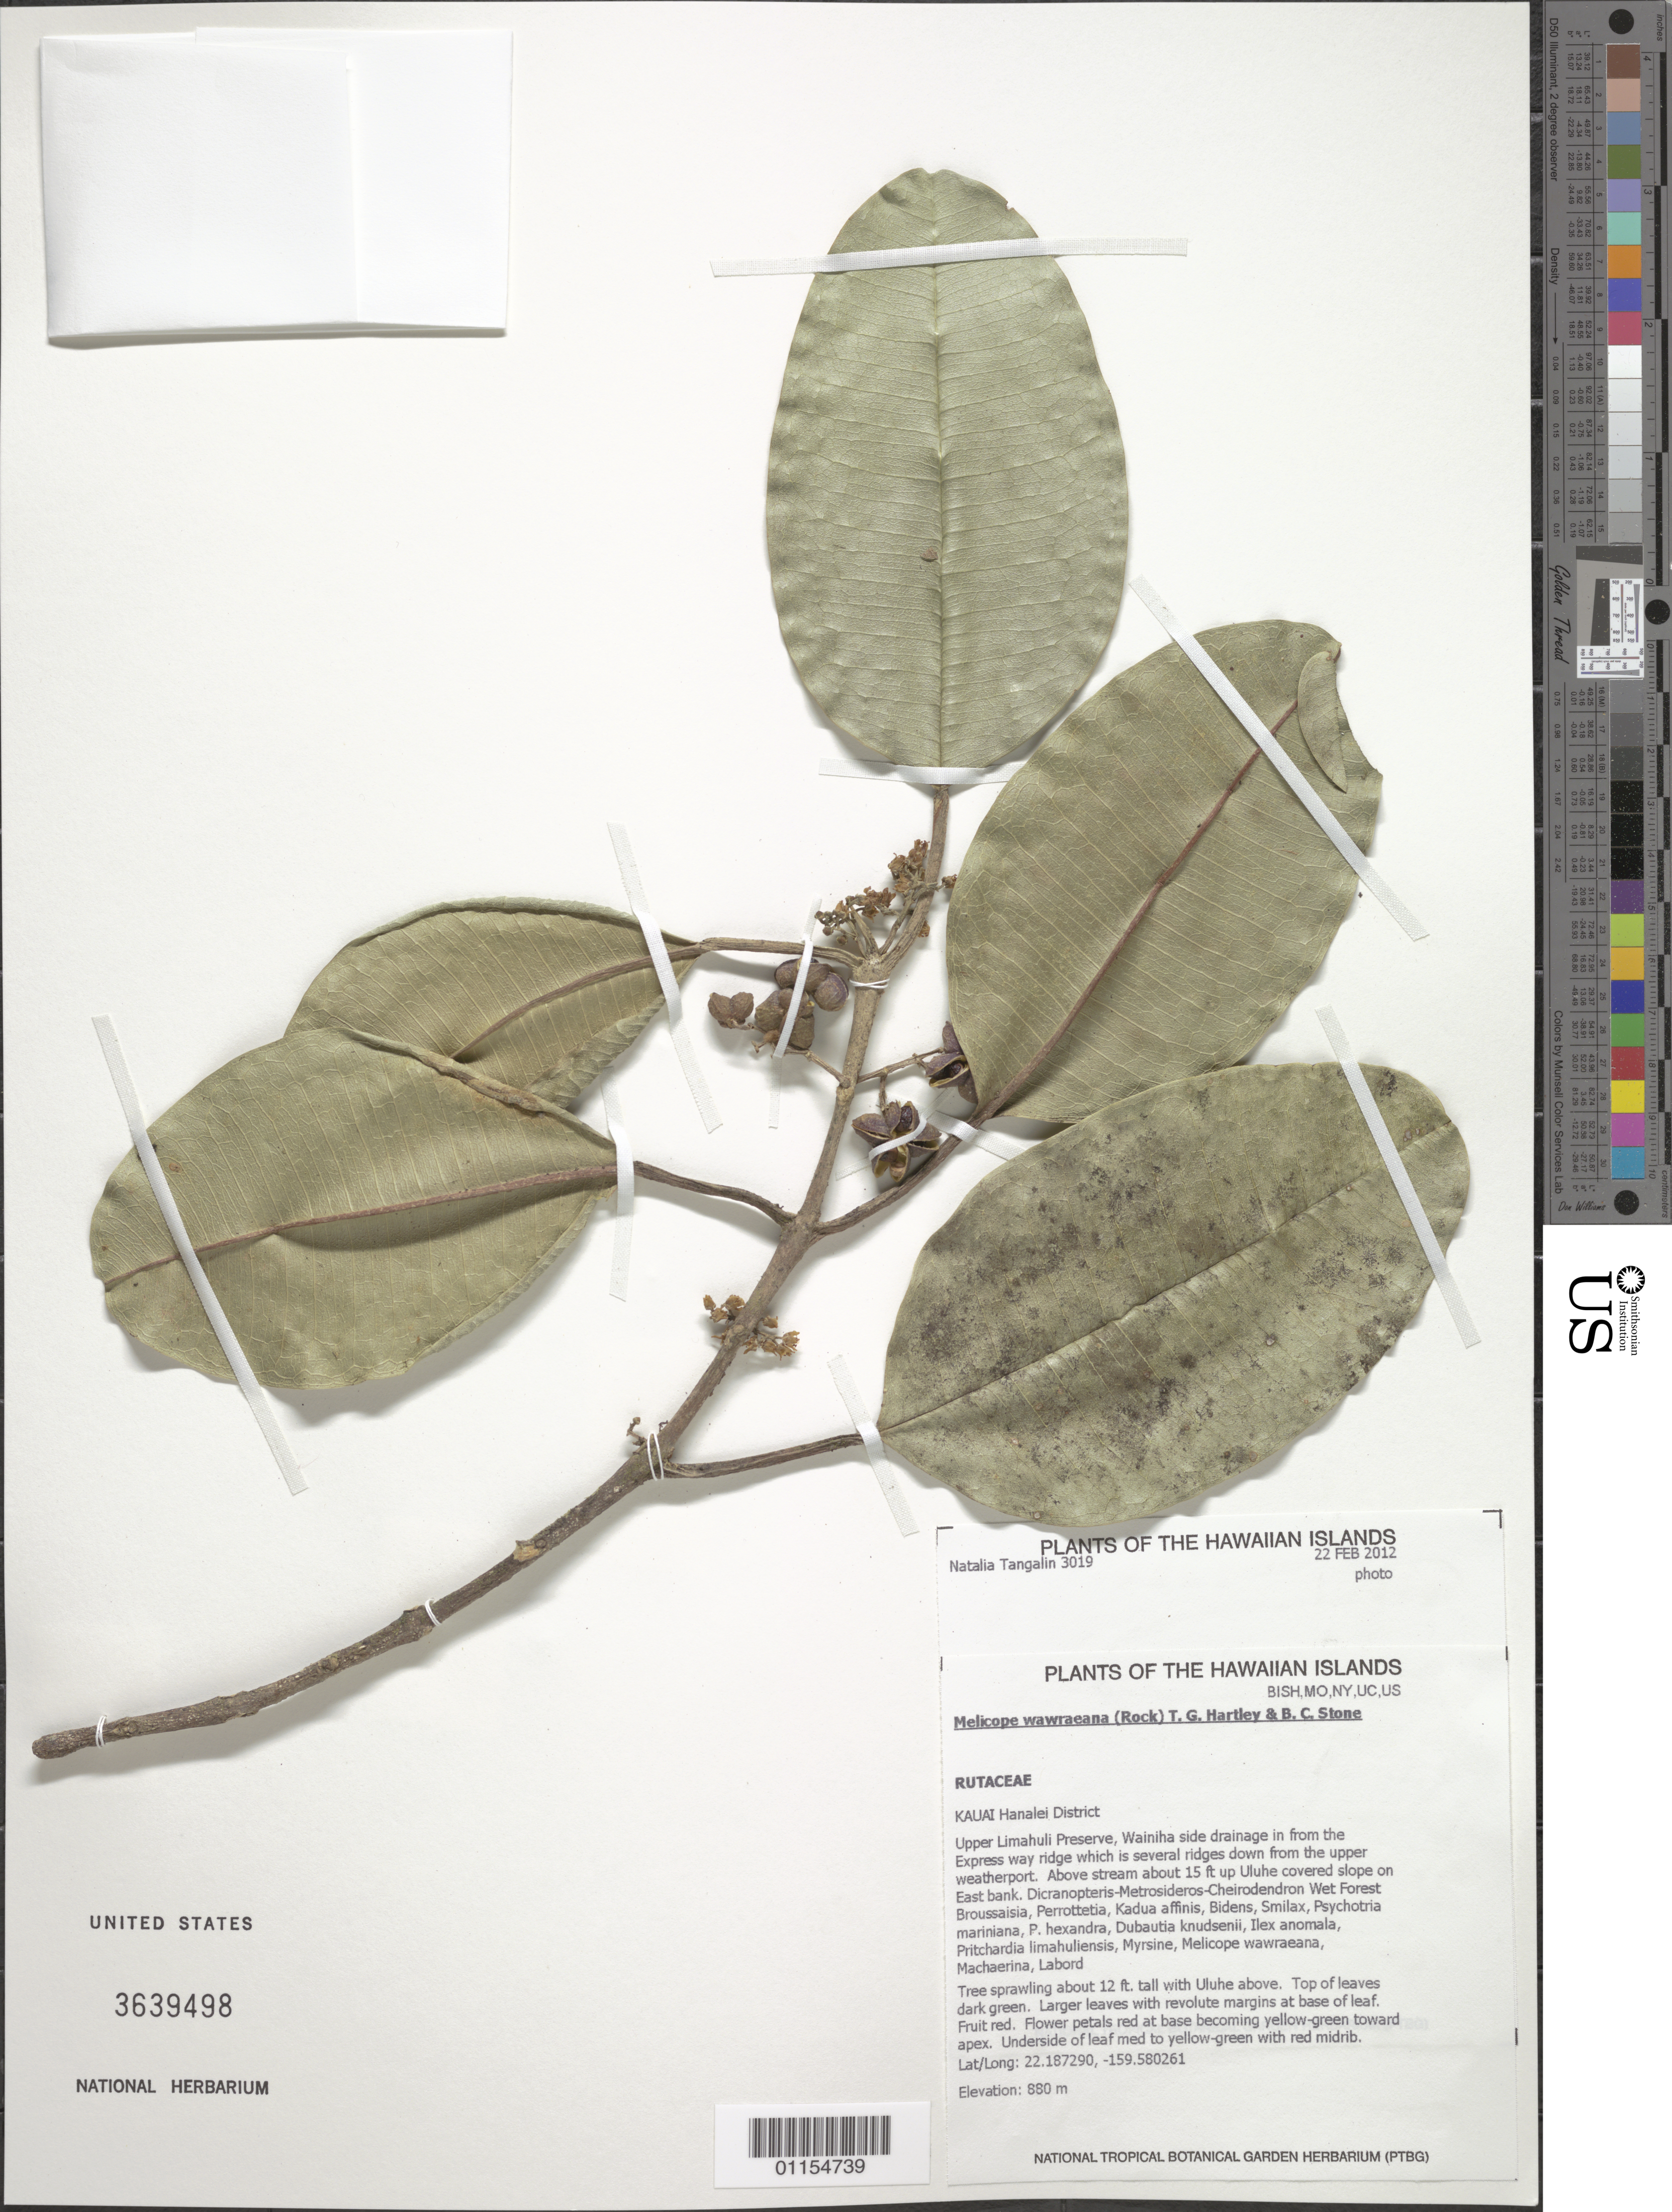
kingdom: Plantae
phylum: Tracheophyta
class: Magnoliopsida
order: Sapindales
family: Rutaceae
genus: Melicope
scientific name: Melicope wawraeana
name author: (H. Lév.) T.G. Hartley & B.C. Stone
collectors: N. Tangalin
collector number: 3109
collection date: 2012-02-22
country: United States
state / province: Hawaii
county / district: Kaui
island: Kaua'i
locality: Hanalei District, Upper Limahuli Preserve, Wainiha side drainage in from the Expressway ridge which is several ridges down from the upper weatherport. Above stream about 15 ft. up Uluhe covered slope on East bank.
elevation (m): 880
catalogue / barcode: US 3639498